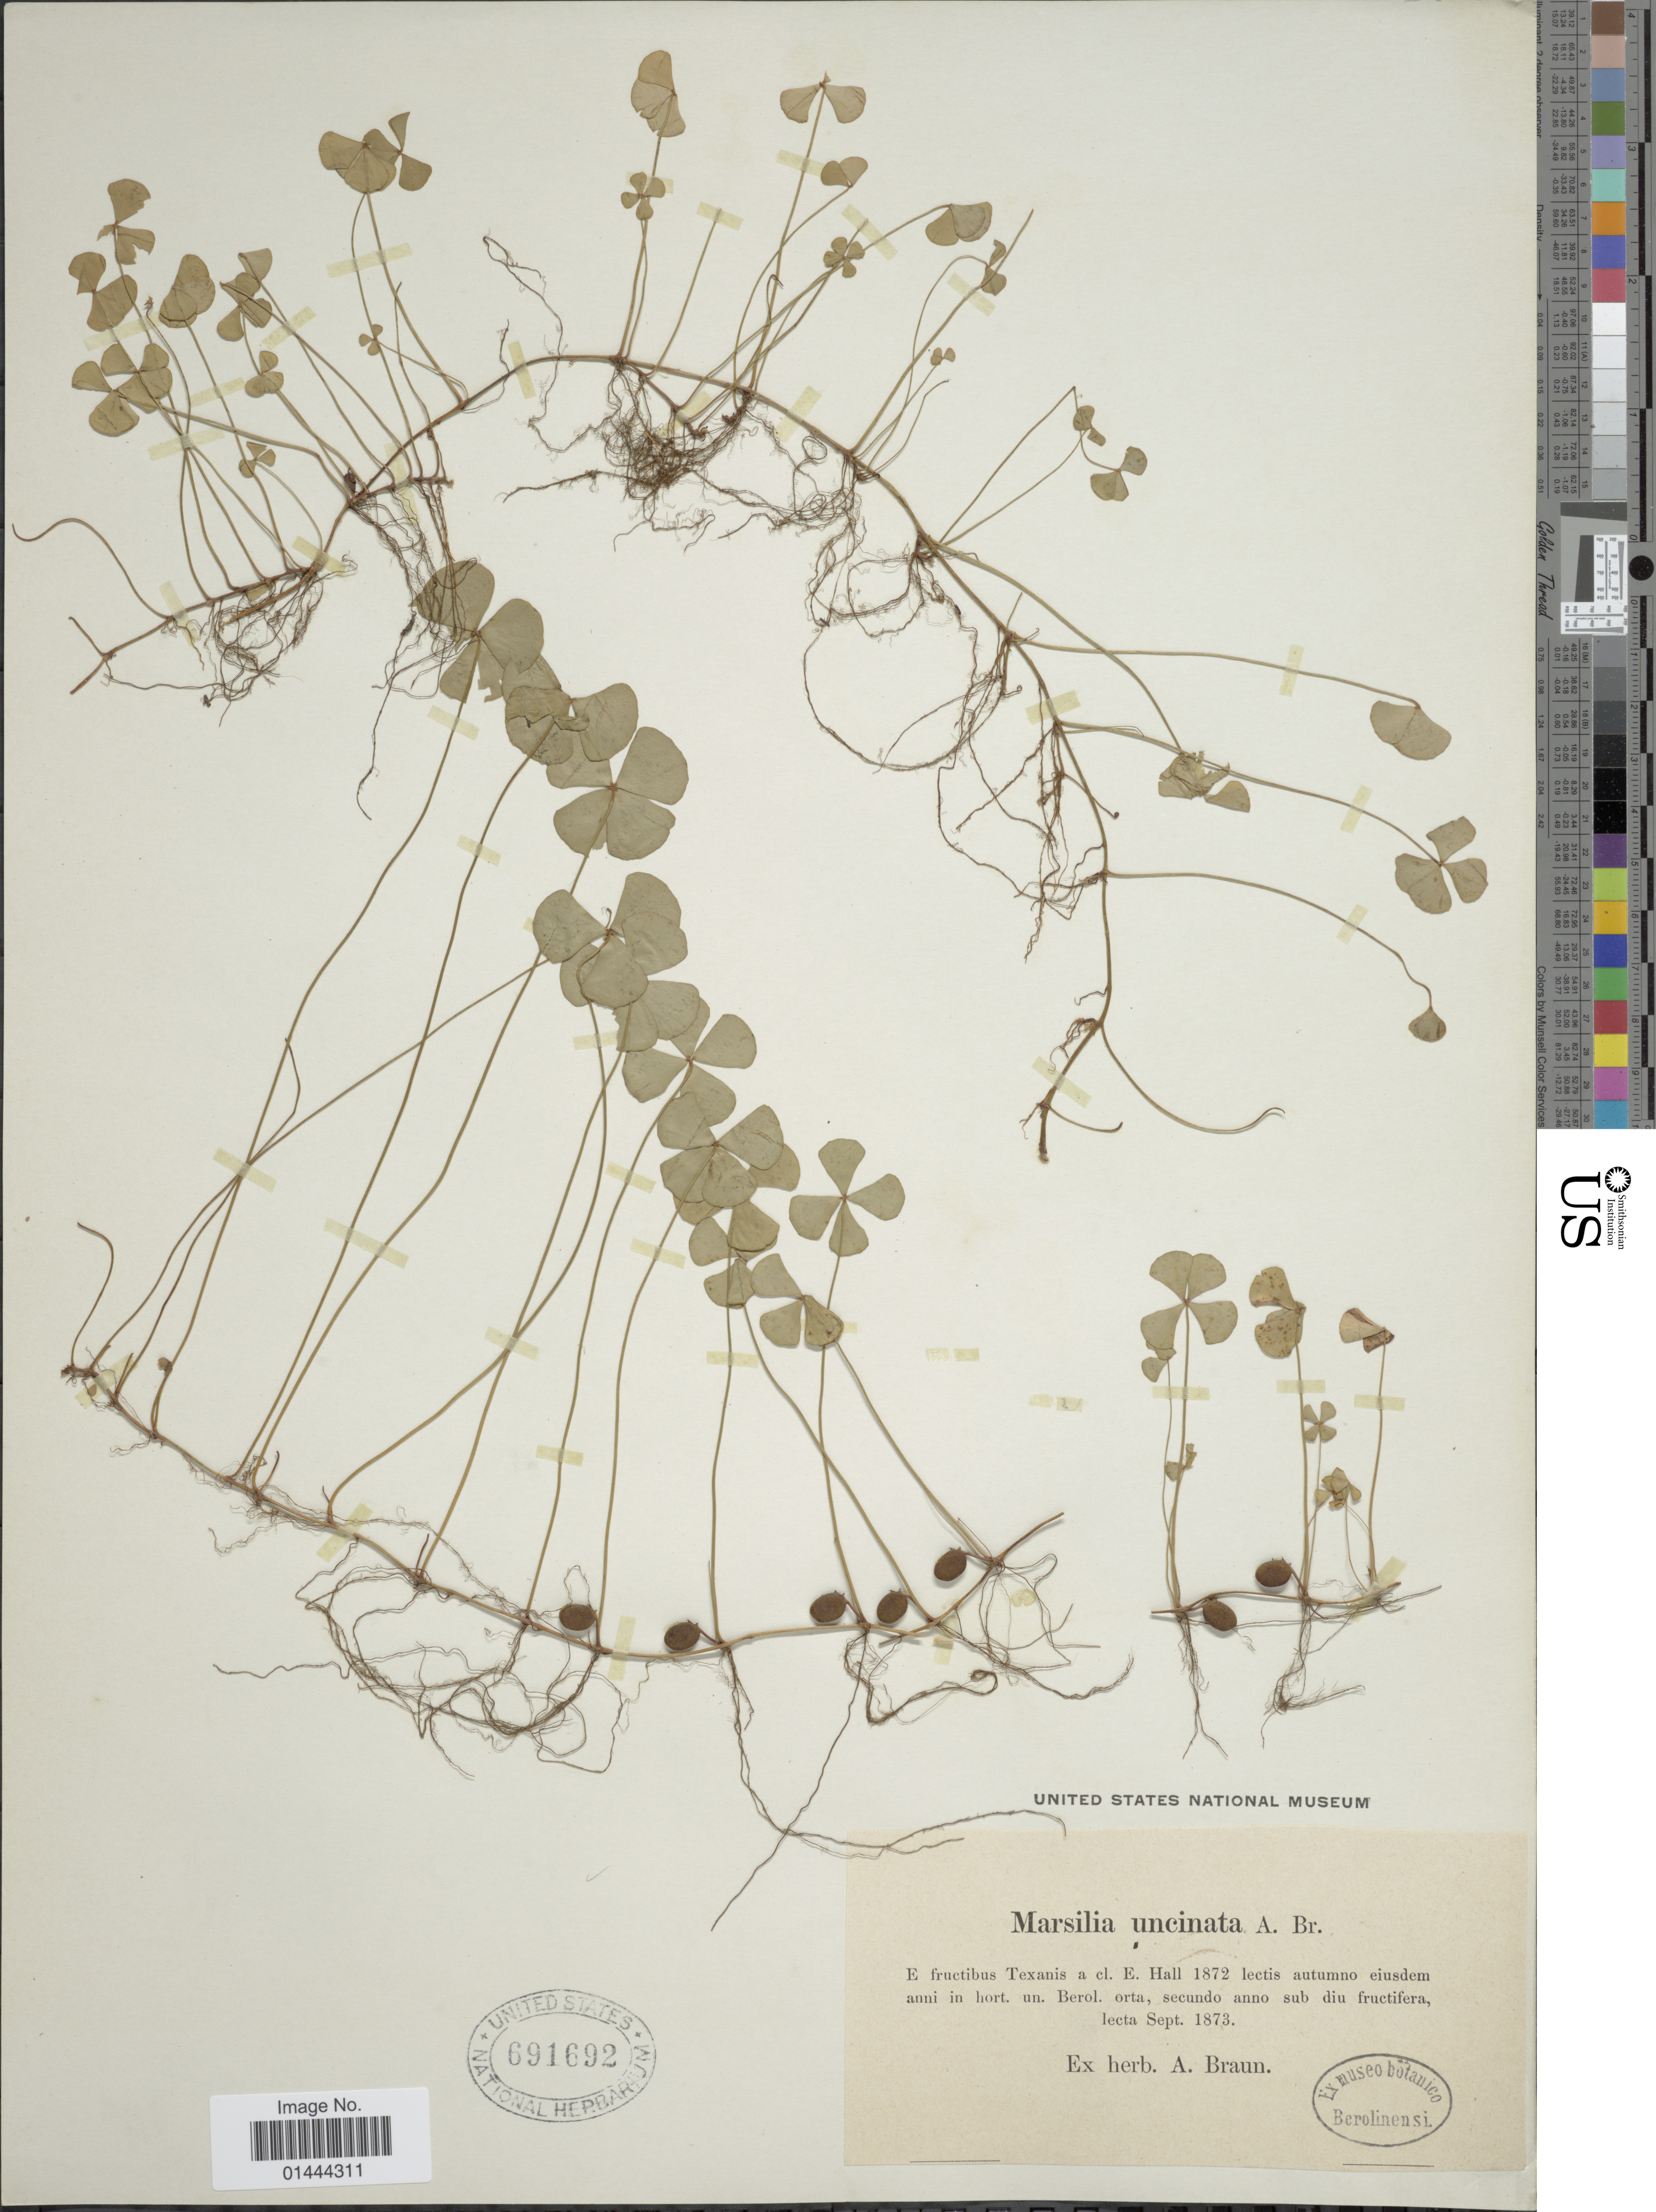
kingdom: Plantae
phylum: Tracheophyta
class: Polypodiopsida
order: Salviniales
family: Marsileaceae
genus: Marsilea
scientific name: Marsilea vestita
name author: Hook. & Grev.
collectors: ex herb. A. Braun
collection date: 1873-09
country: United States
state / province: Texas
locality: In hort. un. Berol. orta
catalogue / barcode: US 691692